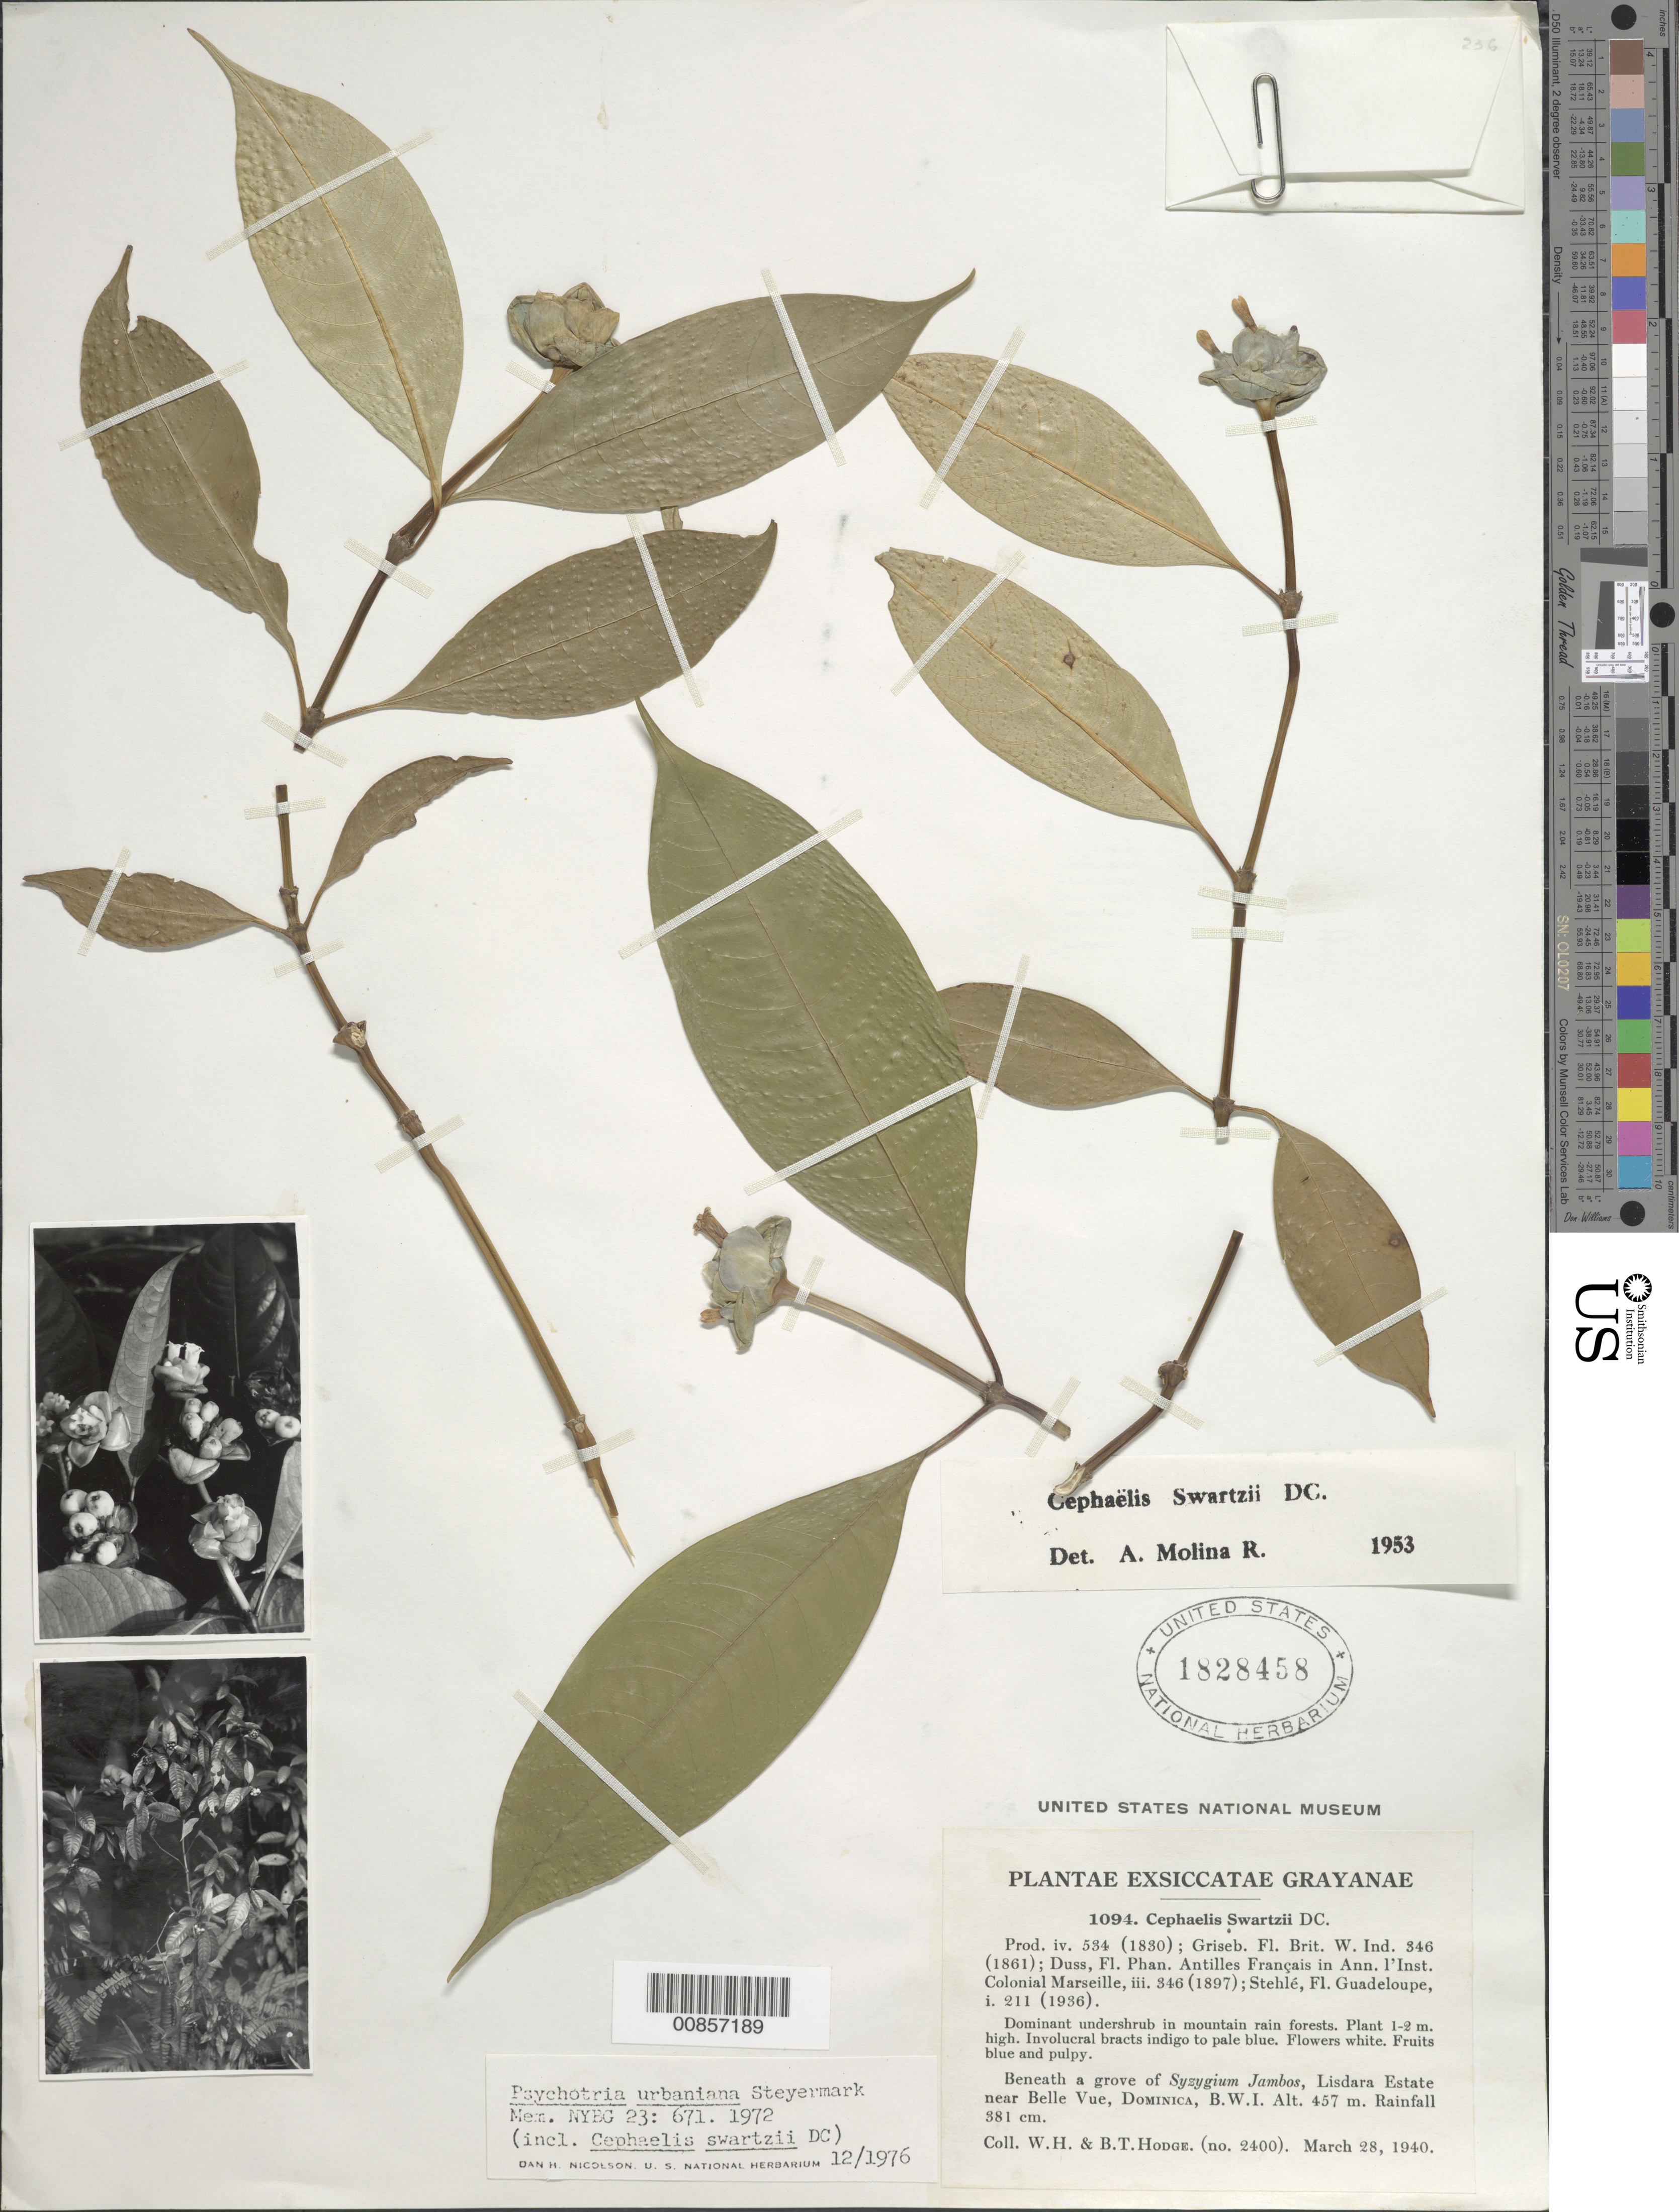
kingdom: Plantae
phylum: Tracheophyta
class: Magnoliopsida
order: Gentianales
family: Rubiaceae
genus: Psychotria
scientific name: Psychotria urbaniana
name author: Steyerm.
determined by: Nicolson, Dan H.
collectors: W. Hodge & B. Hodge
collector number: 2400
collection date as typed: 28 Mar 1940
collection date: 1940-03-28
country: Dominica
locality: Lisdara Estate, near Belle Vue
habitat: Montane rainforest (rainfall 381 cm) on estate; beneath grove of Syzygium jambos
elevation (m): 457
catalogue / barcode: US 1828458